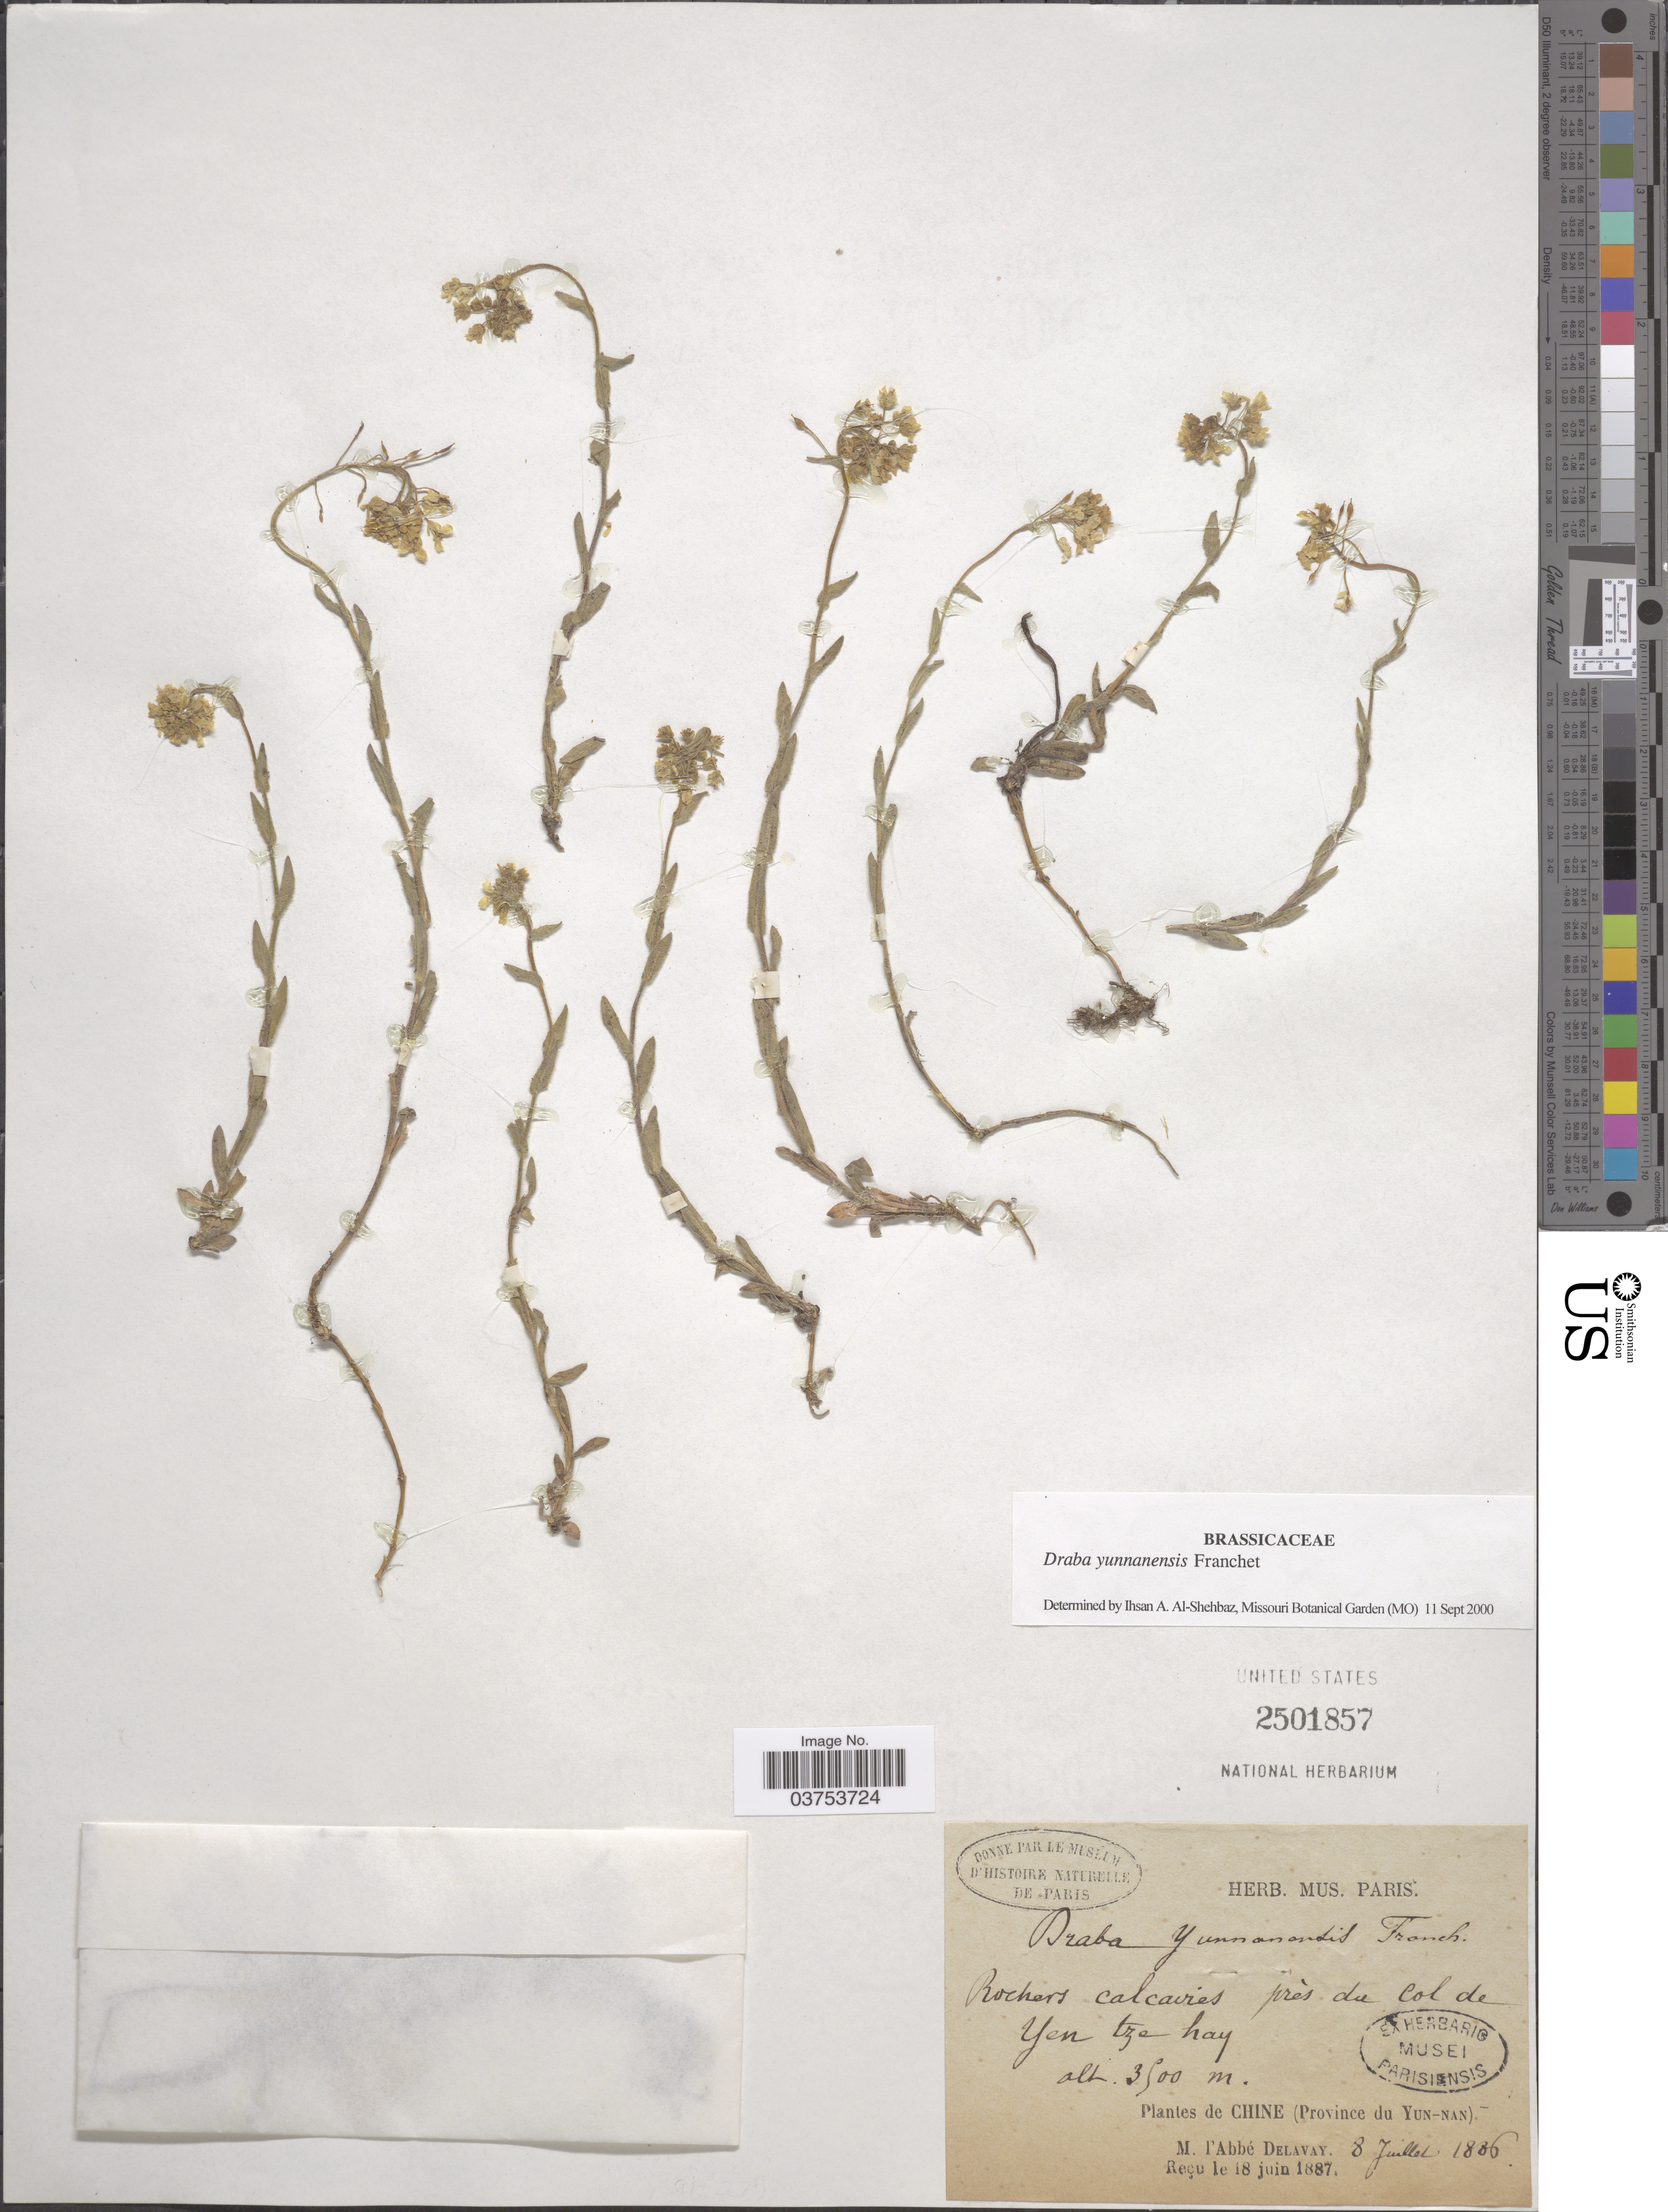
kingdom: Plantae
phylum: Tracheophyta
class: Magnoliopsida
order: Brassicales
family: Brassicaceae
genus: Draba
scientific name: Draba yunnanensis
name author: Franch.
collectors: P. Delavay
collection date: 1886-07-08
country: China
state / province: Yunnan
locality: Rochers calcaires près de col de Yen tze hay. (Province du Yun-Nan).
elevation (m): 3500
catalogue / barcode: US 2501857